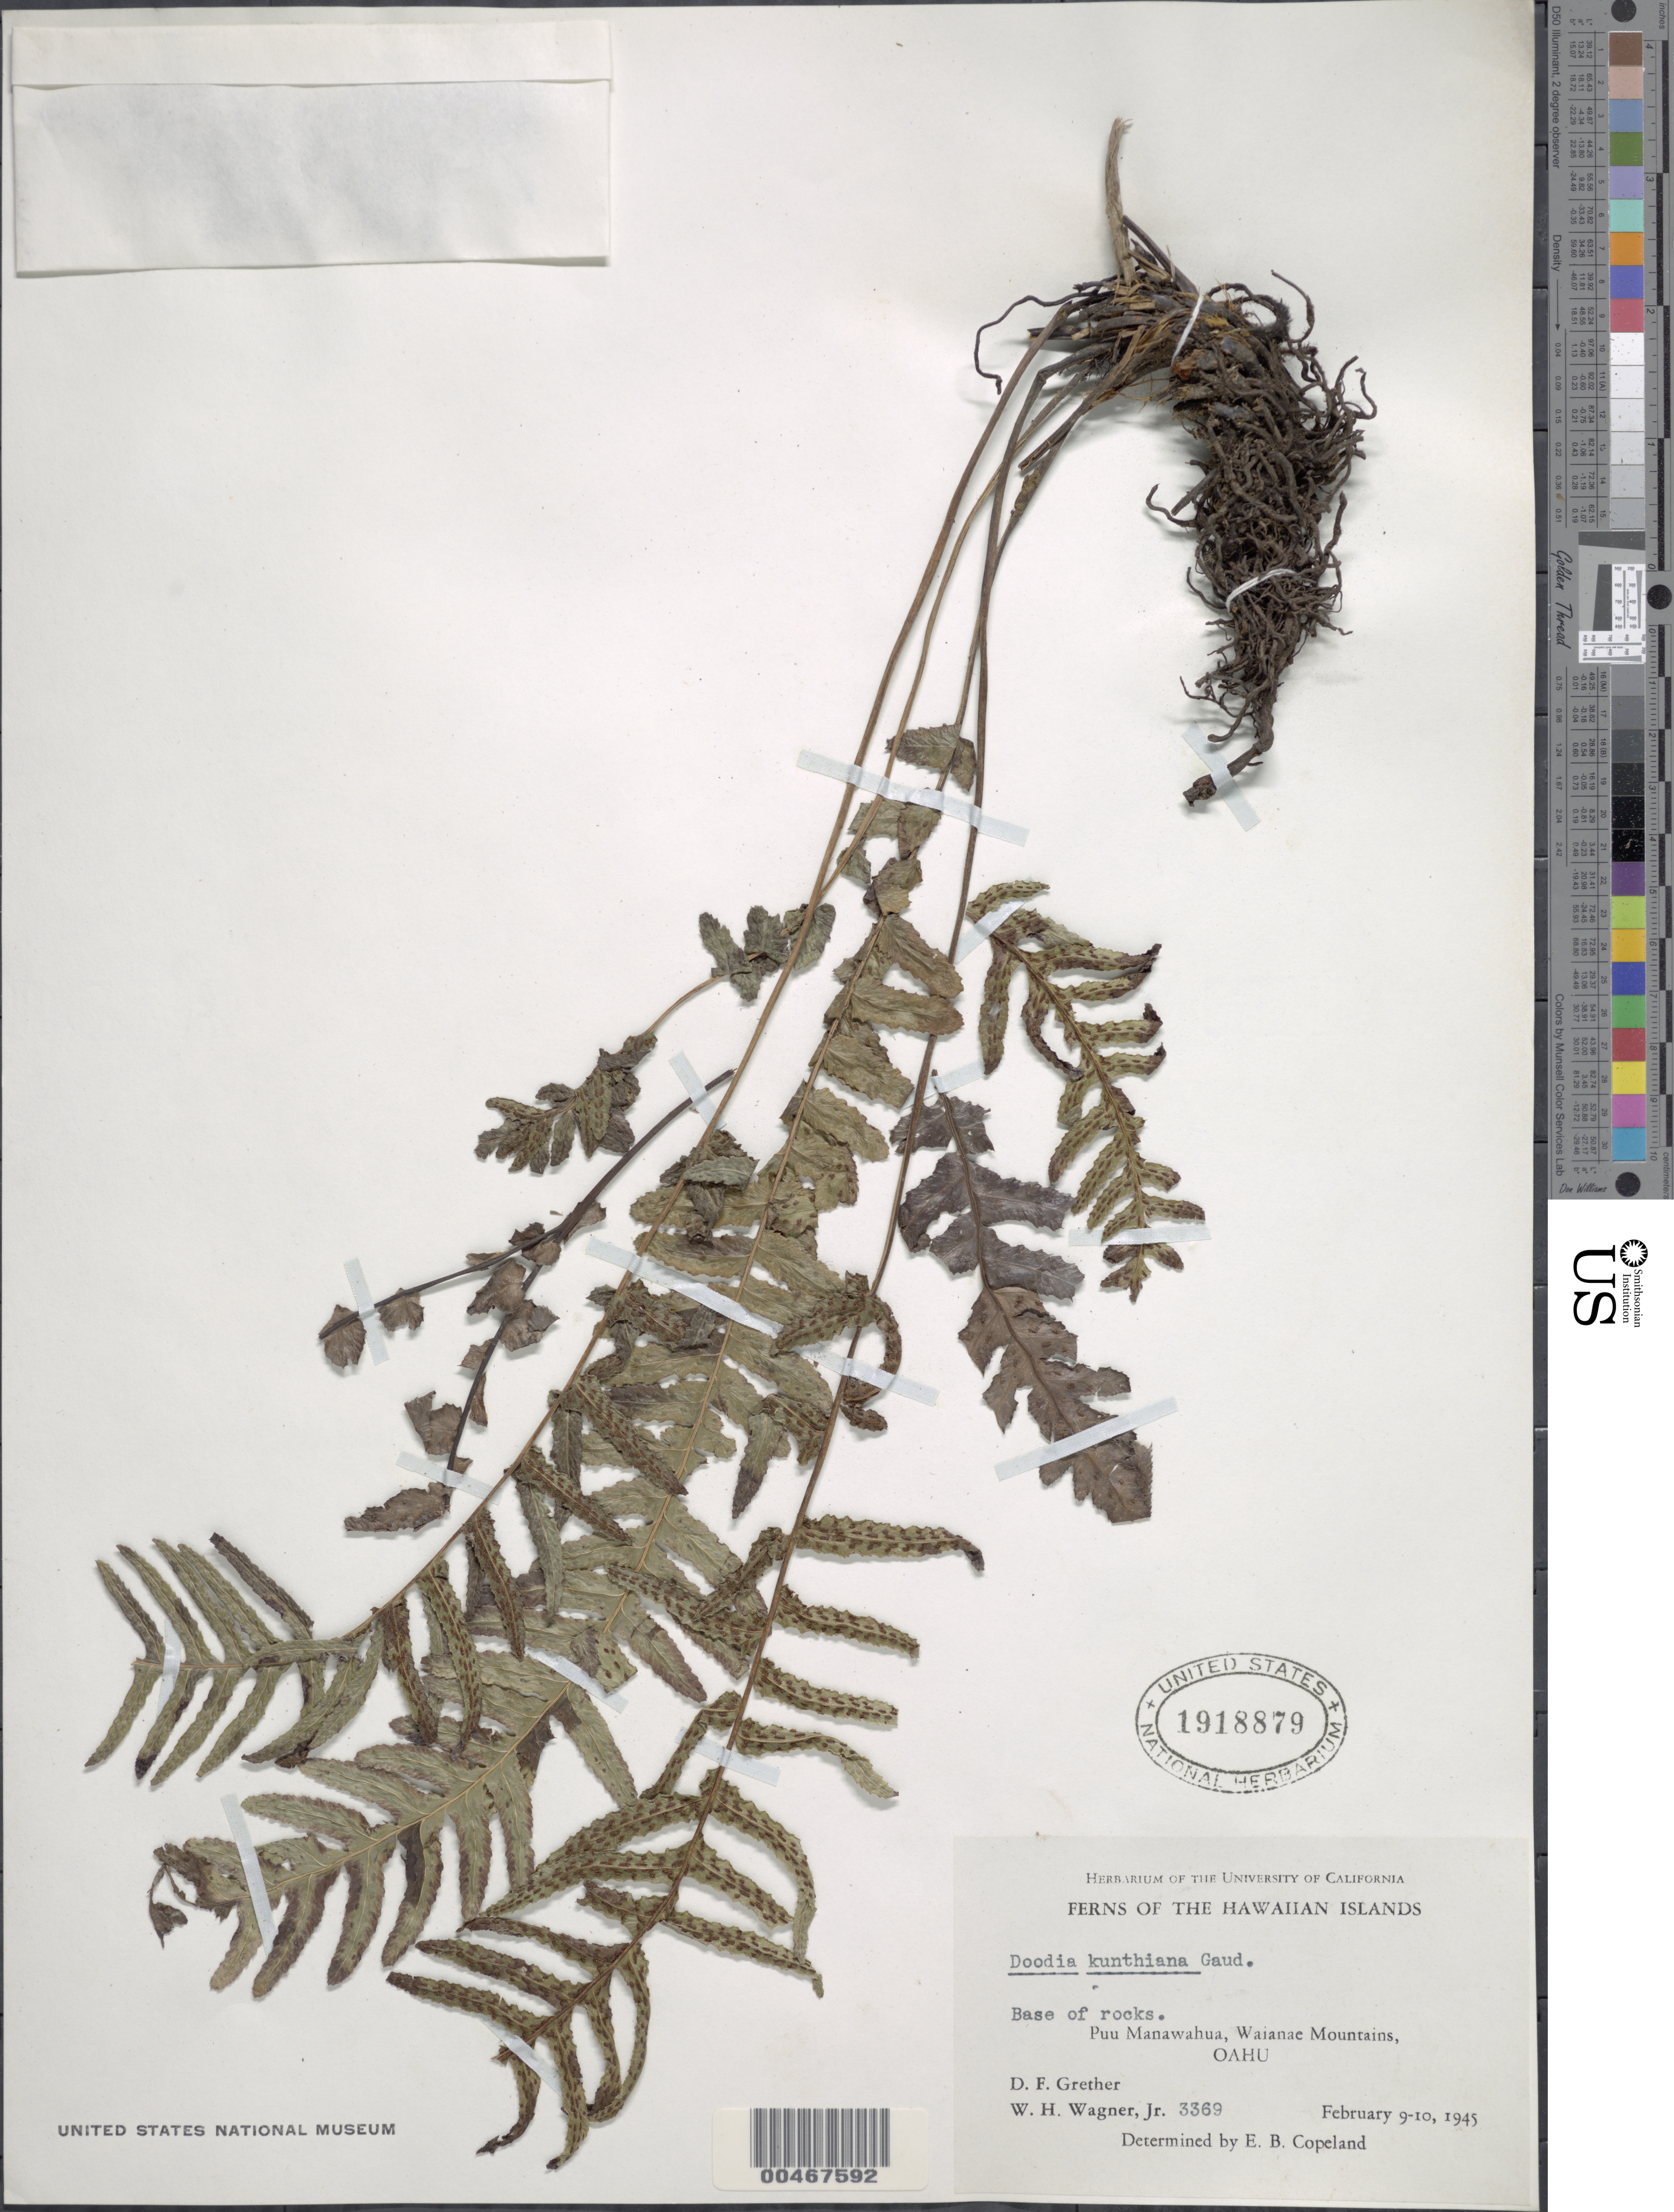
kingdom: Plantae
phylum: Tracheophyta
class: Polypodiopsida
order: Polypodiales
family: Blechnaceae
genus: Doodia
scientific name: Doodia kunthiana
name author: Gaudich.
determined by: Copeland, E. B.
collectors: D. F. Grether & W. H. Wagner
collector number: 3369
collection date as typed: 9 Feb 1945 to 10 Feb 1945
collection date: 1945-02-09/1945-02-10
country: United States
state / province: Hawaii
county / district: Honolulu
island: Oahu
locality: Puu Manawahua, Waianae Mts.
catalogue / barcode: US 1918879